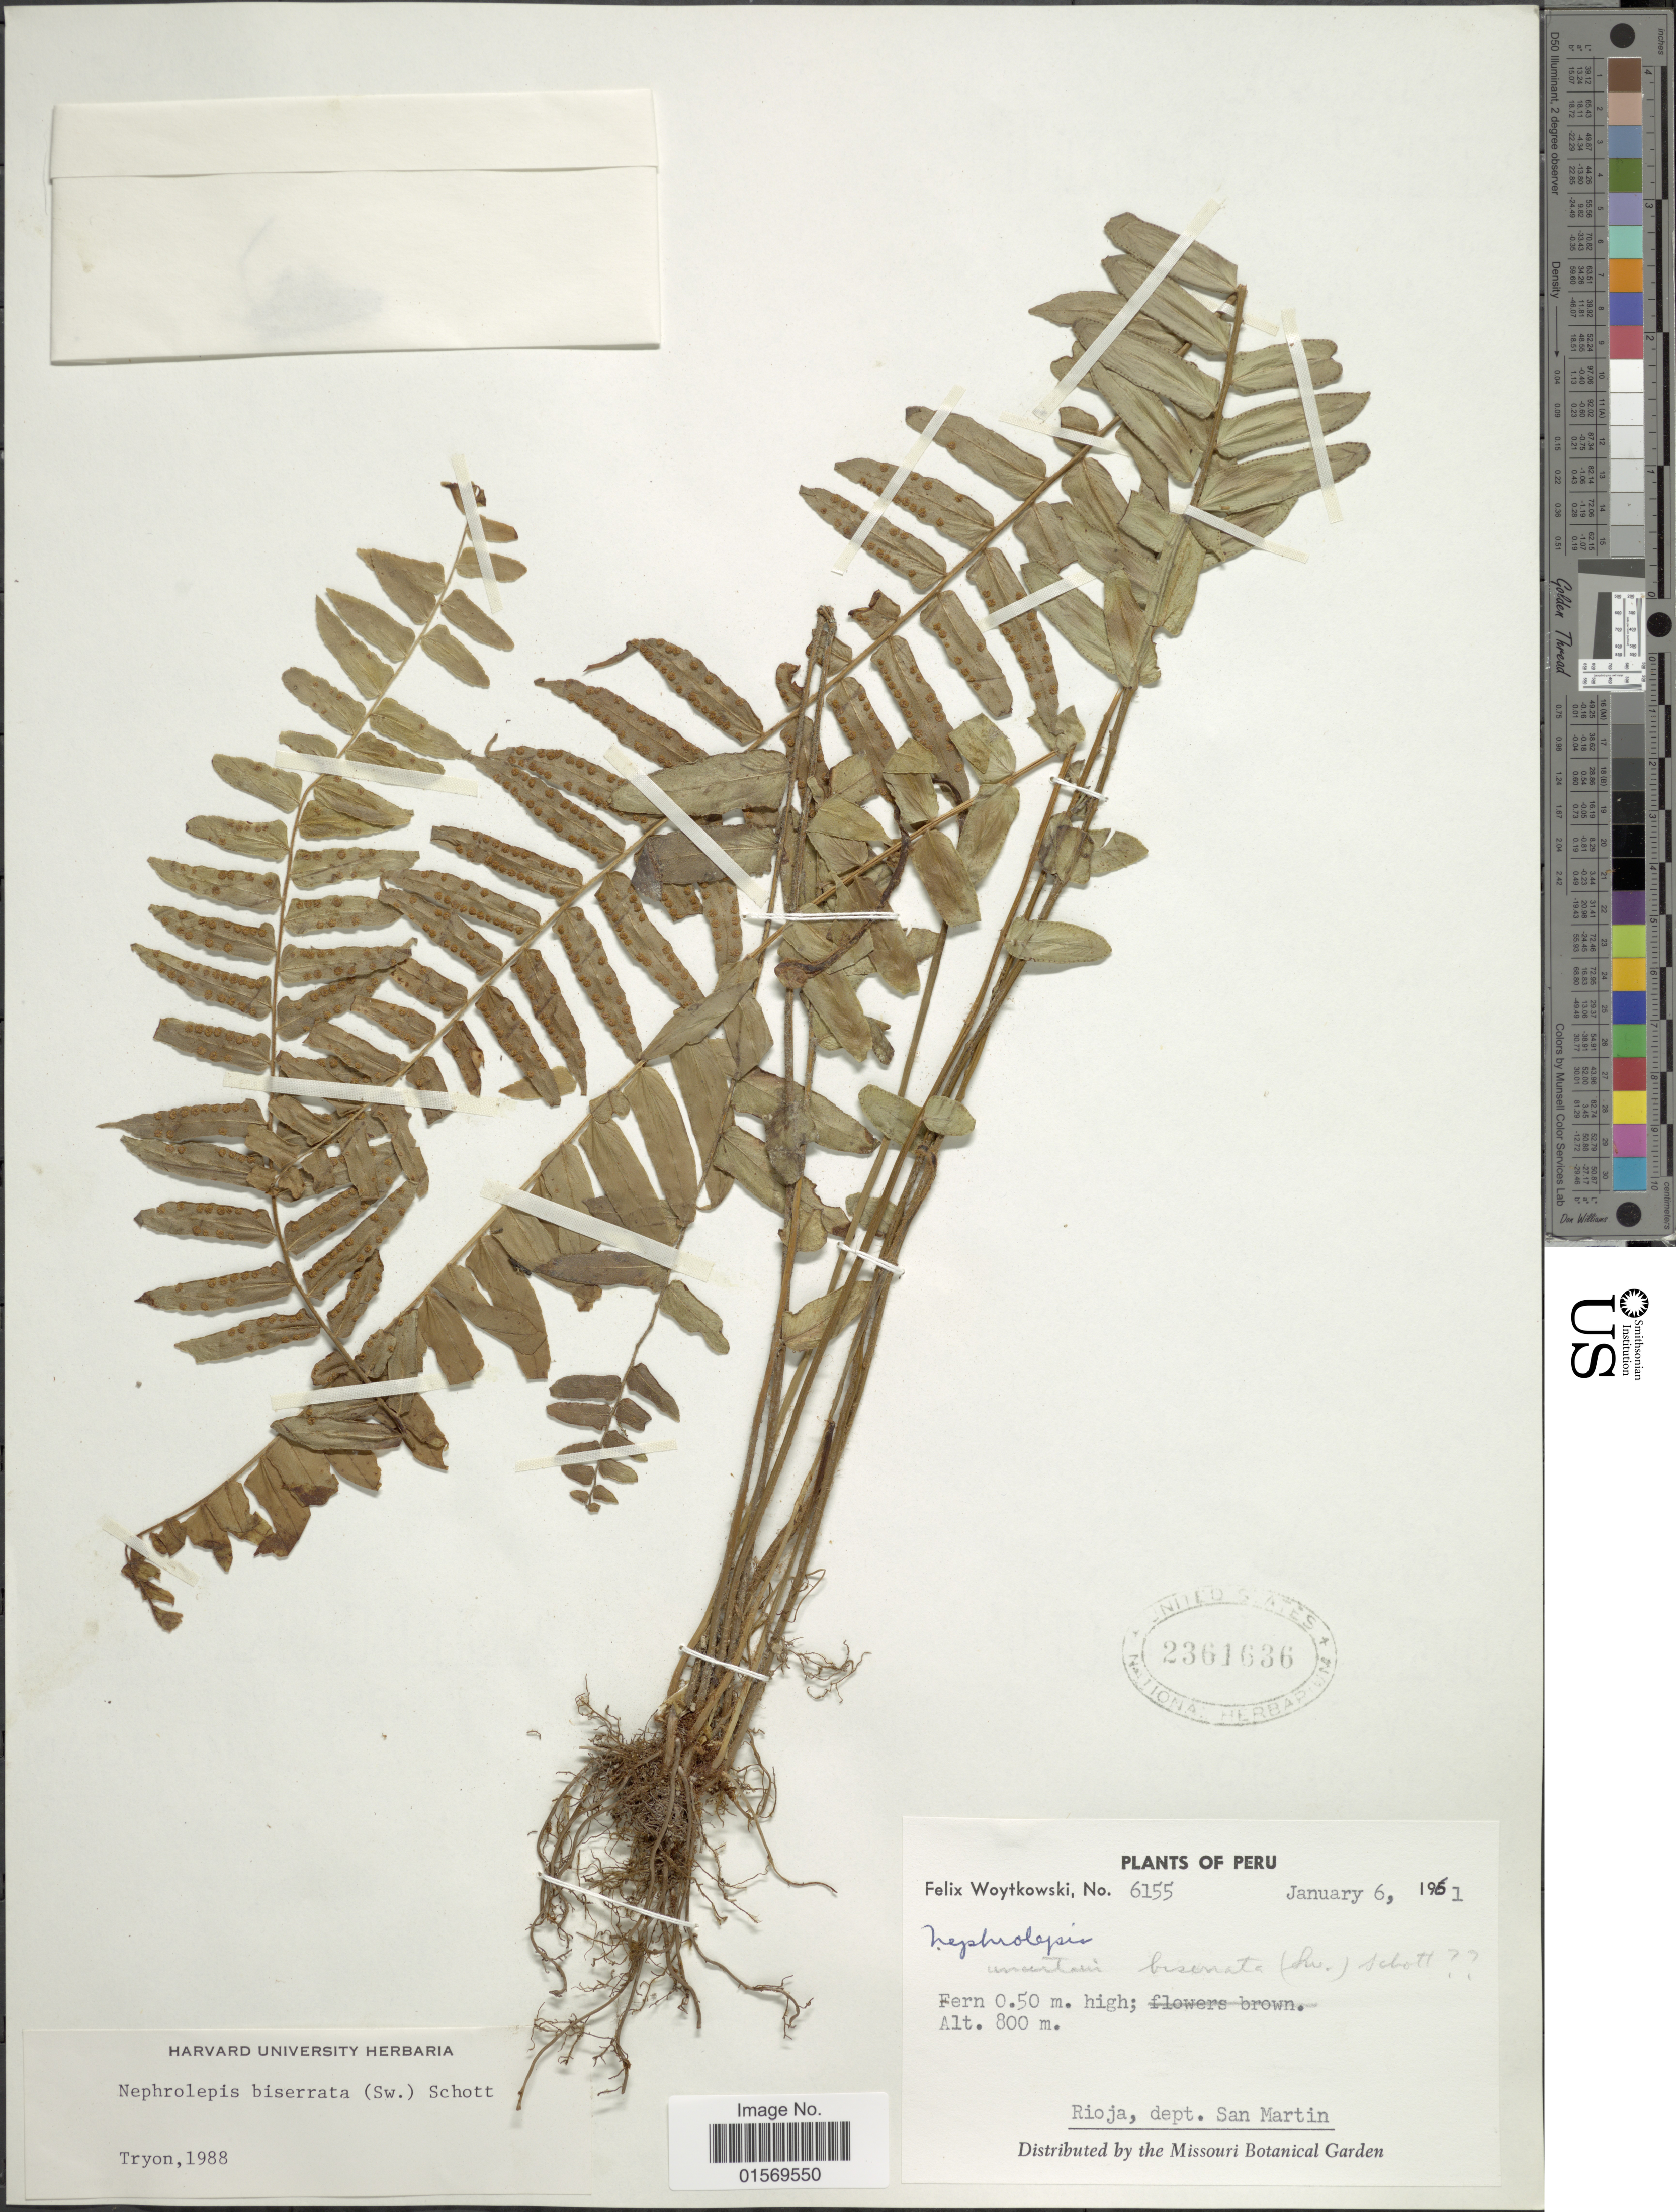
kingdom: Plantae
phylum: Tracheophyta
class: Polypodiopsida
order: Polypodiales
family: Nephrolepidaceae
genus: Nephrolepis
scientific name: Nephrolepis biserrata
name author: (Sw.) Schott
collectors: F. Woytkowski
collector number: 6155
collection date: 1961-01-06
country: Peru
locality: Peru, Rioja, dept. San Martin.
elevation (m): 800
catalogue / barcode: US 2361636